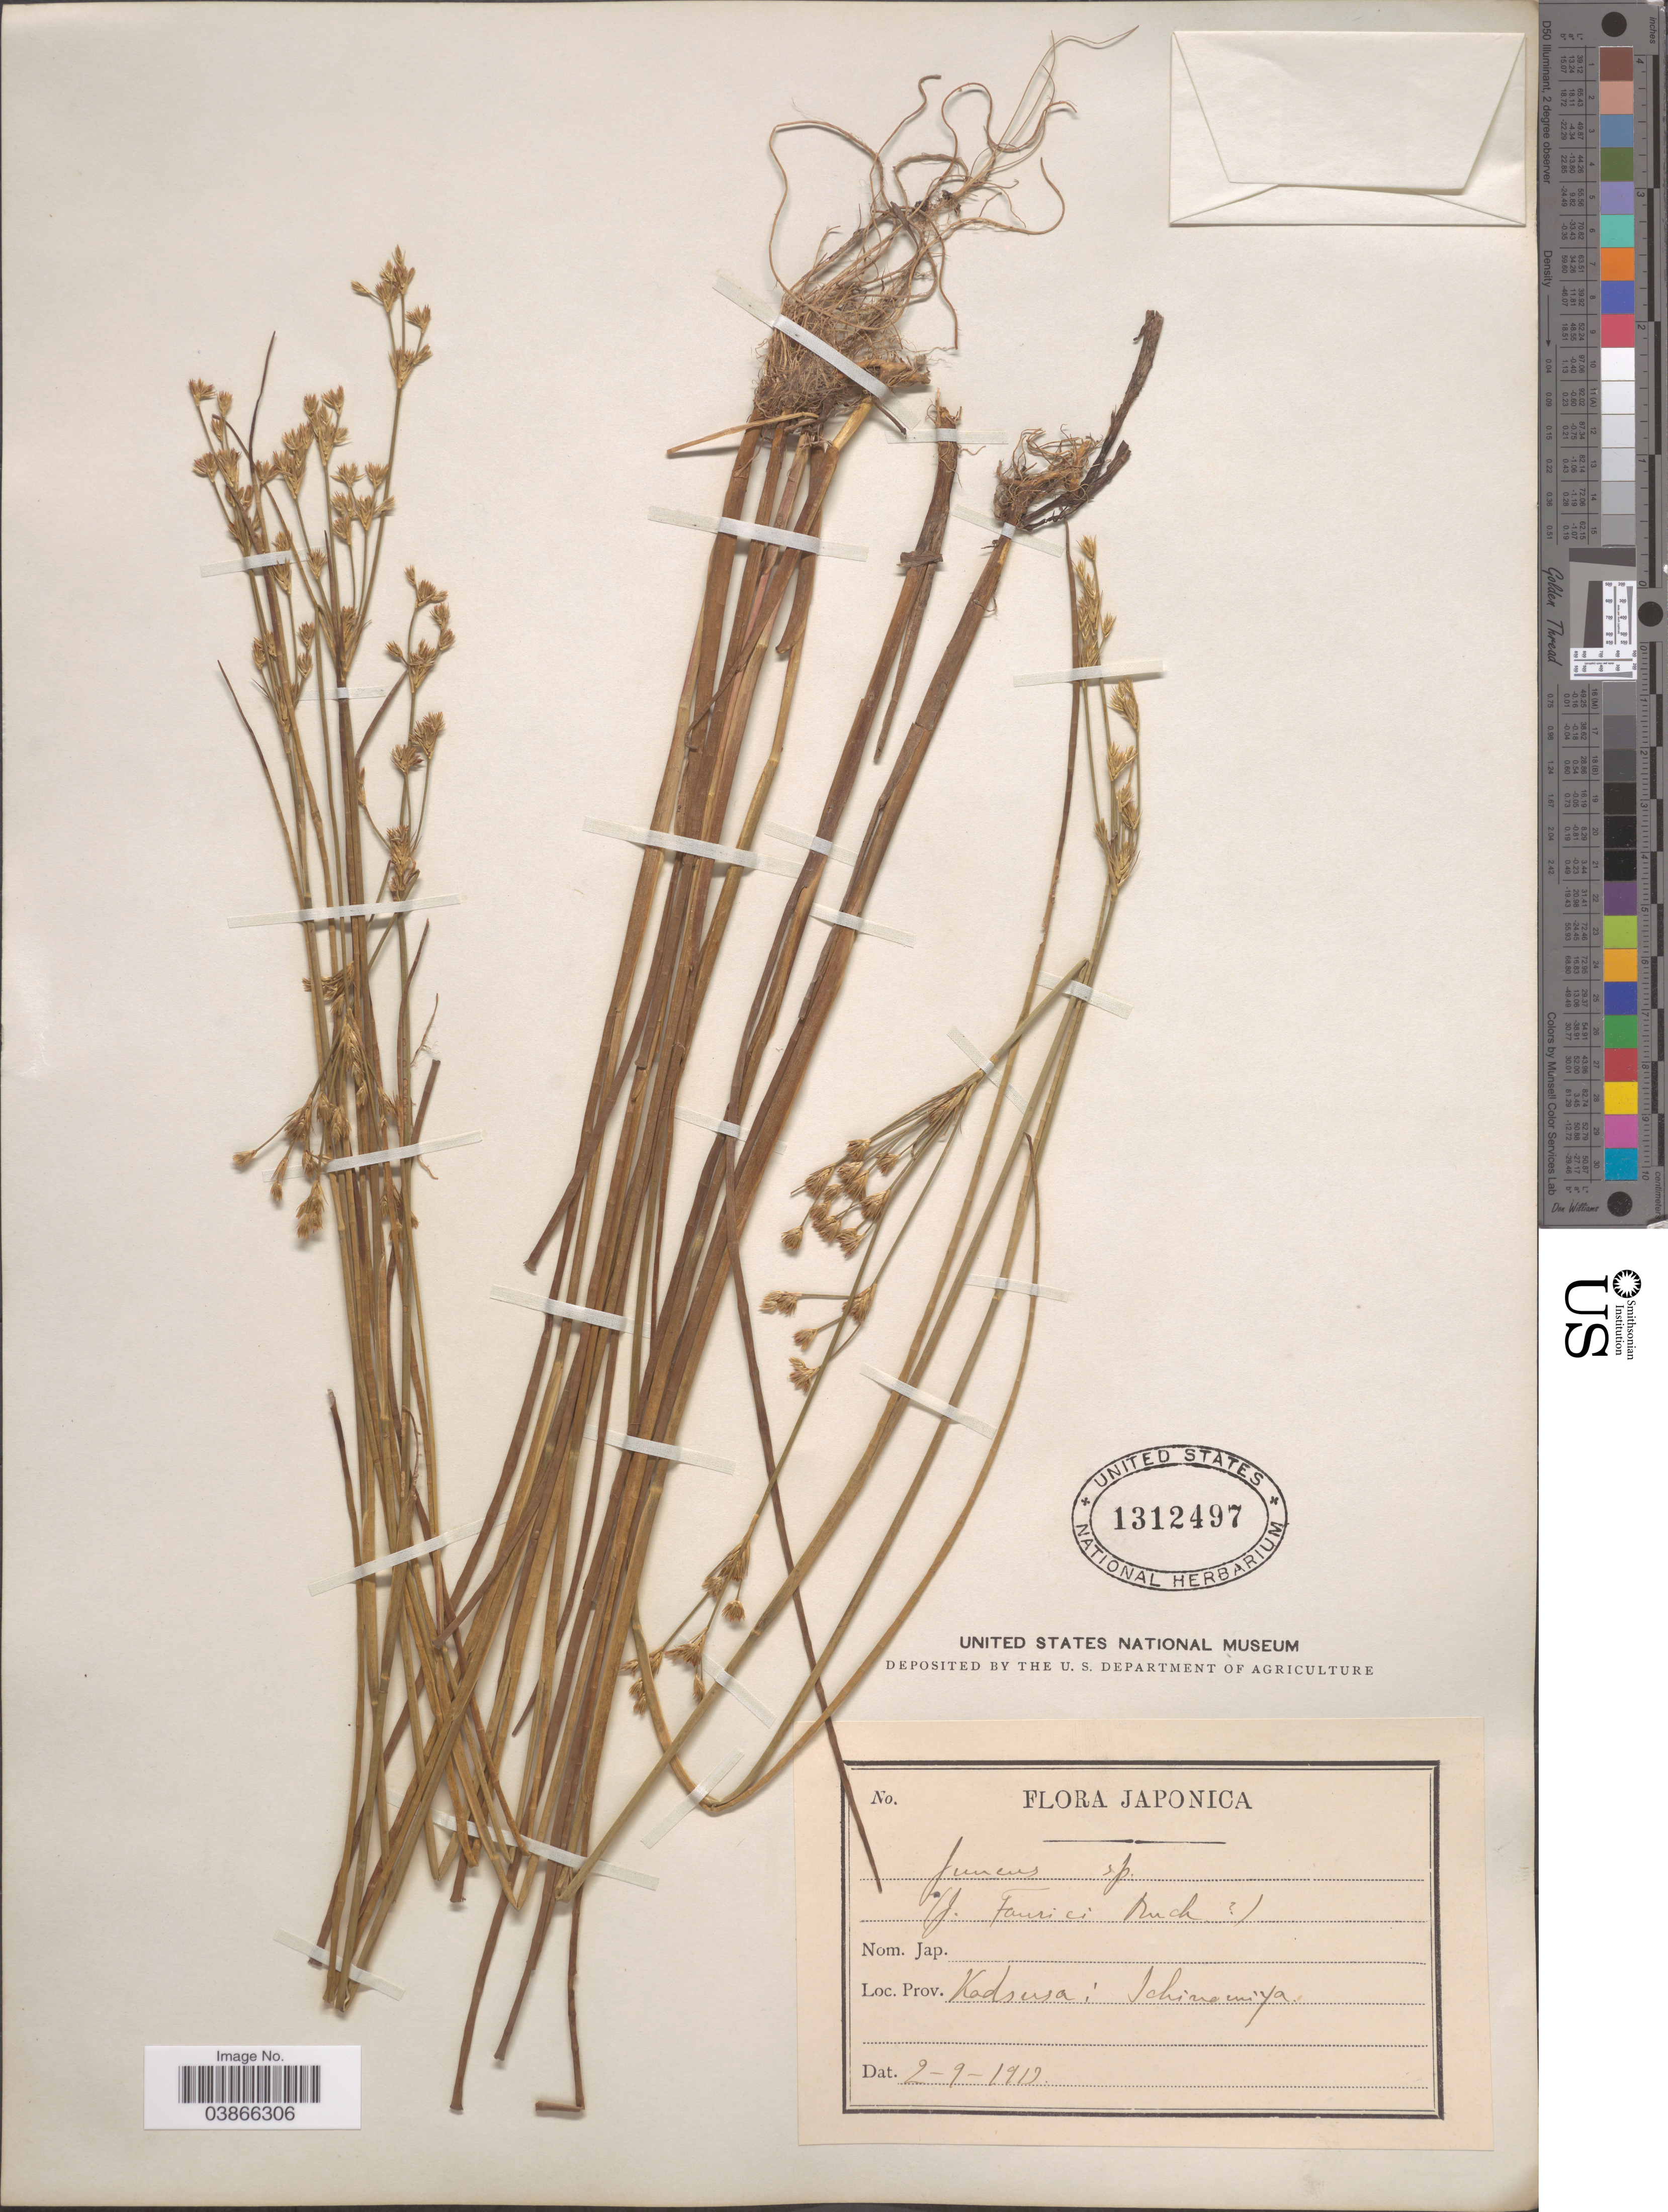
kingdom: Plantae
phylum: Tracheophyta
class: Liliopsida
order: Poales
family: Juncaceae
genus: Juncus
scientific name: Juncus lampocarpus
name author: Ehrh.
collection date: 1912-09-02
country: Japan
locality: Prov. Kadsusa: Ichinomiya.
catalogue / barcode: US 1312497